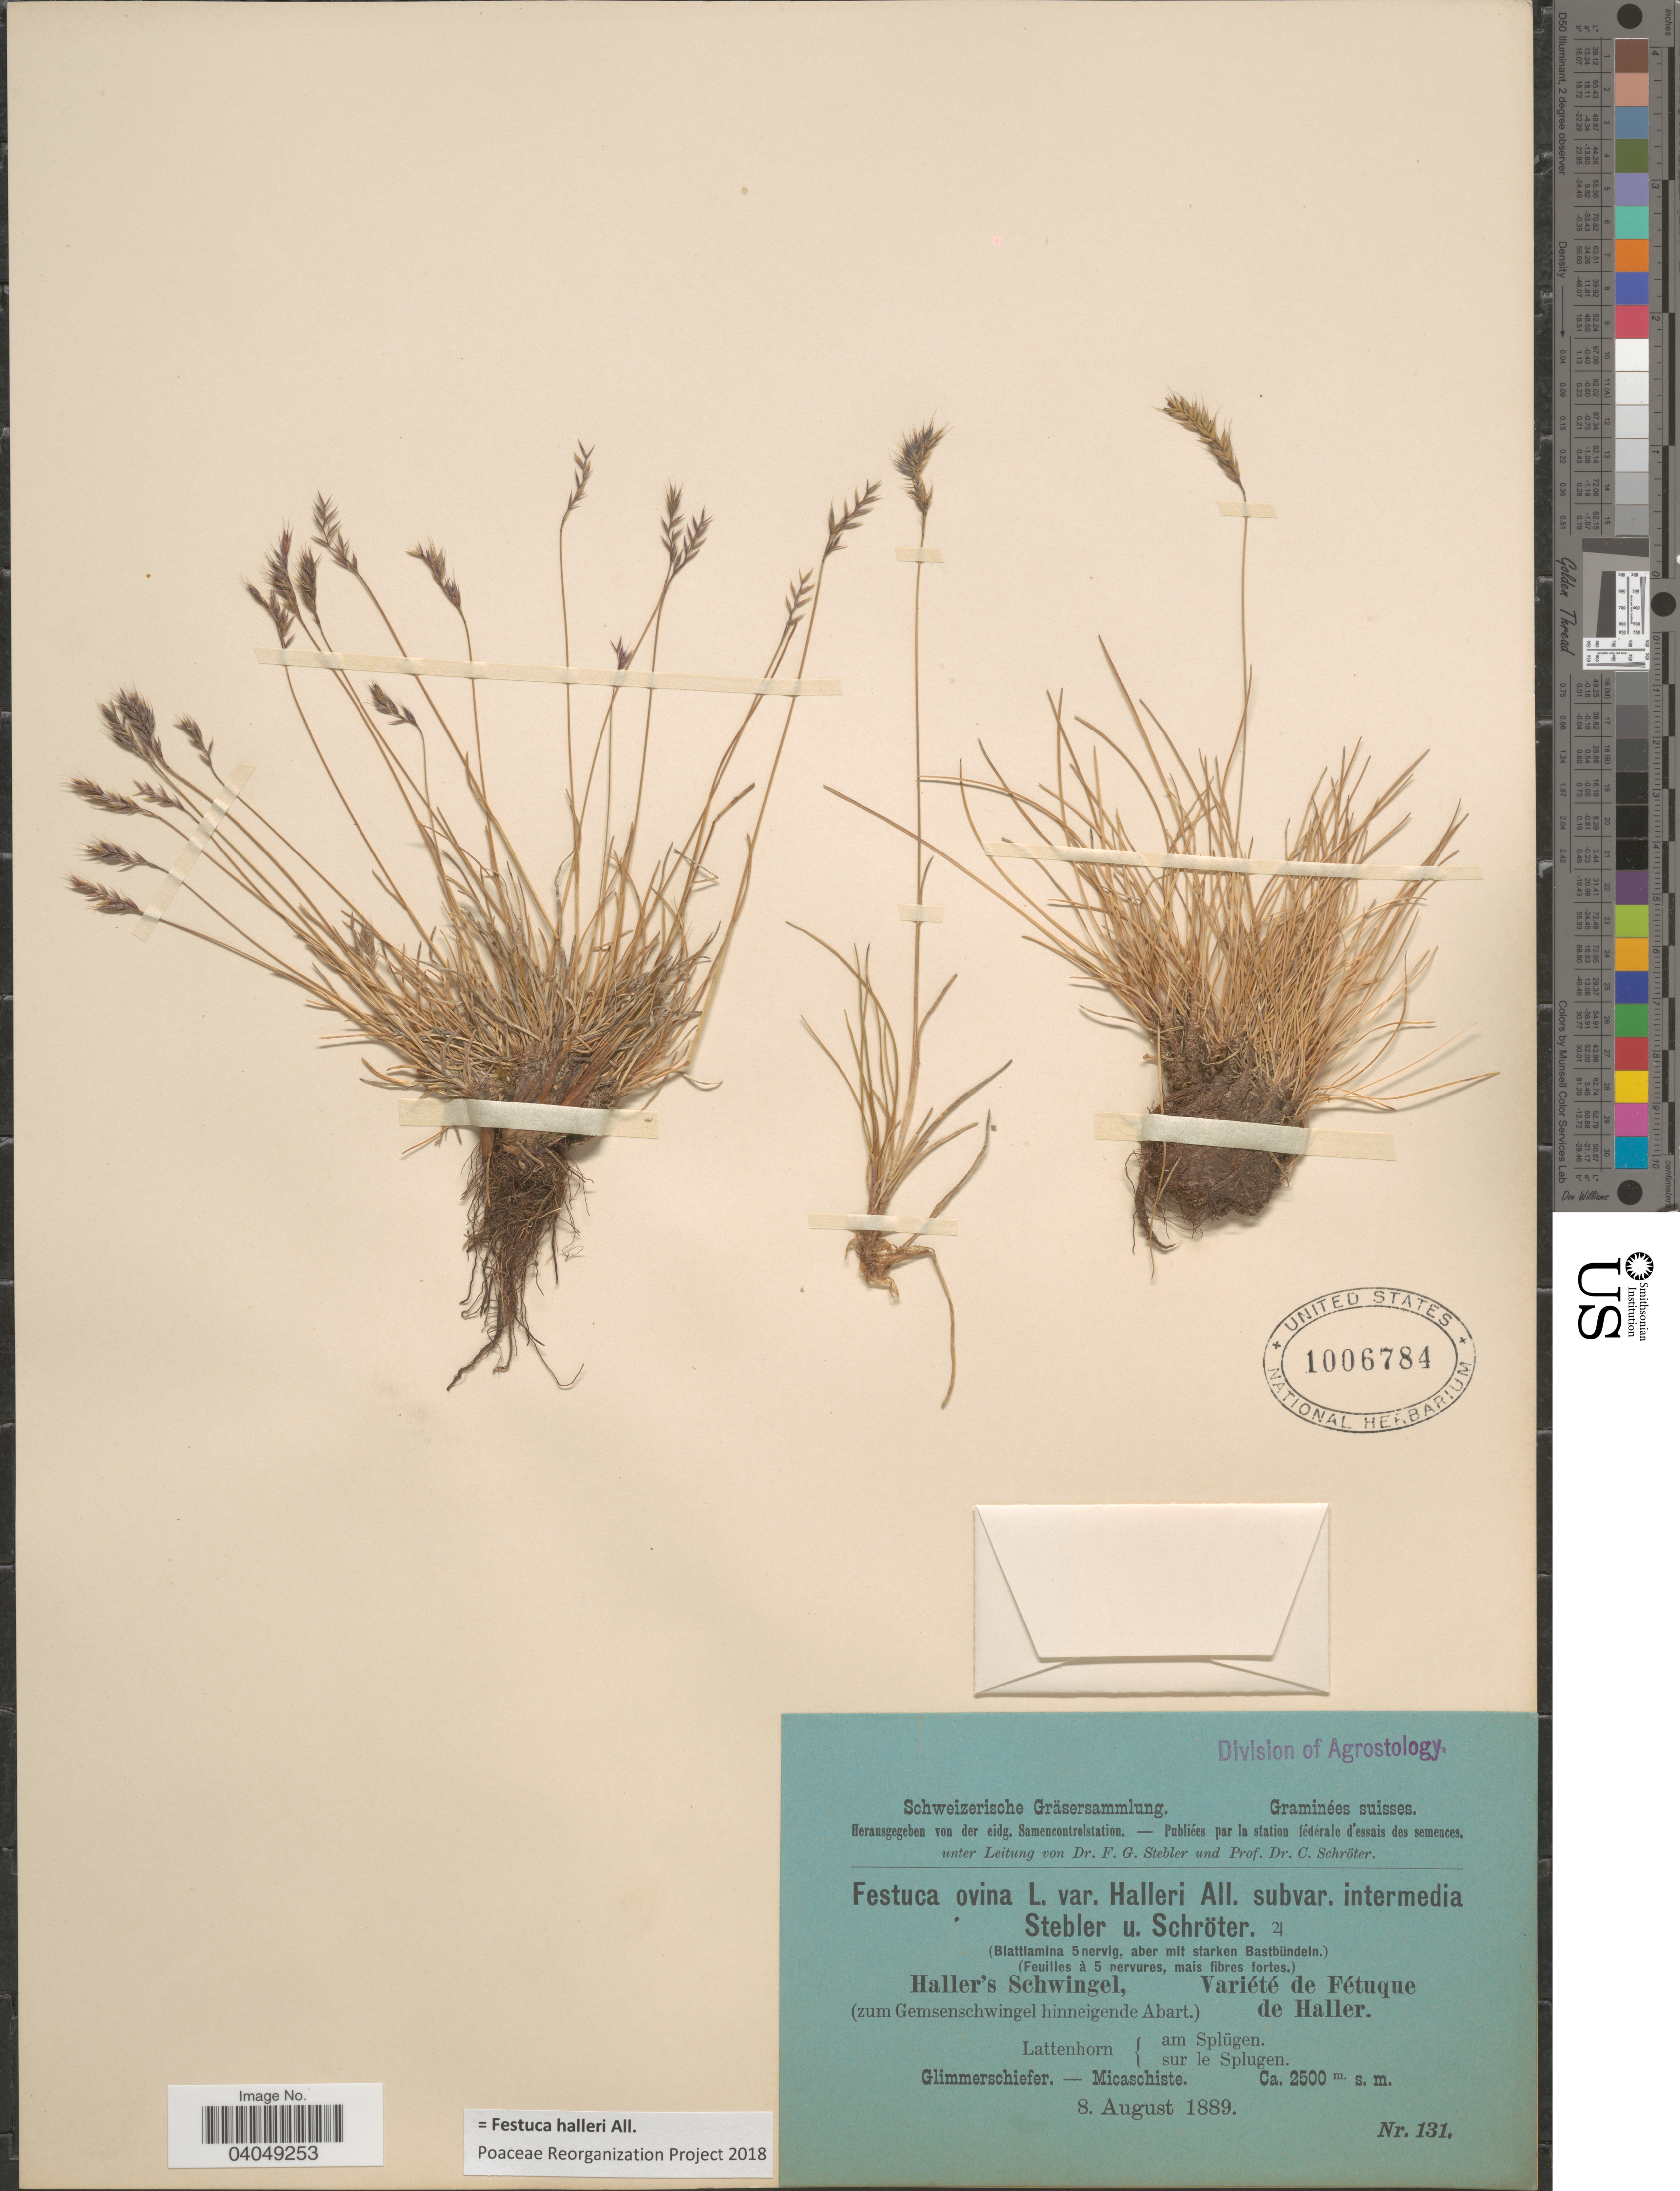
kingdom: Plantae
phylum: Tracheophyta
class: Liliopsida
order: Poales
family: Poaceae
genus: Festuca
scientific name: Festuca halleri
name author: All.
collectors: Stebler, F.G. & Schröter, C.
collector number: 131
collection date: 1889-08-08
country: Switzerland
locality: Suisses. Lattenhorn am Splügen.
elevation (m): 2500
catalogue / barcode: US 1006784